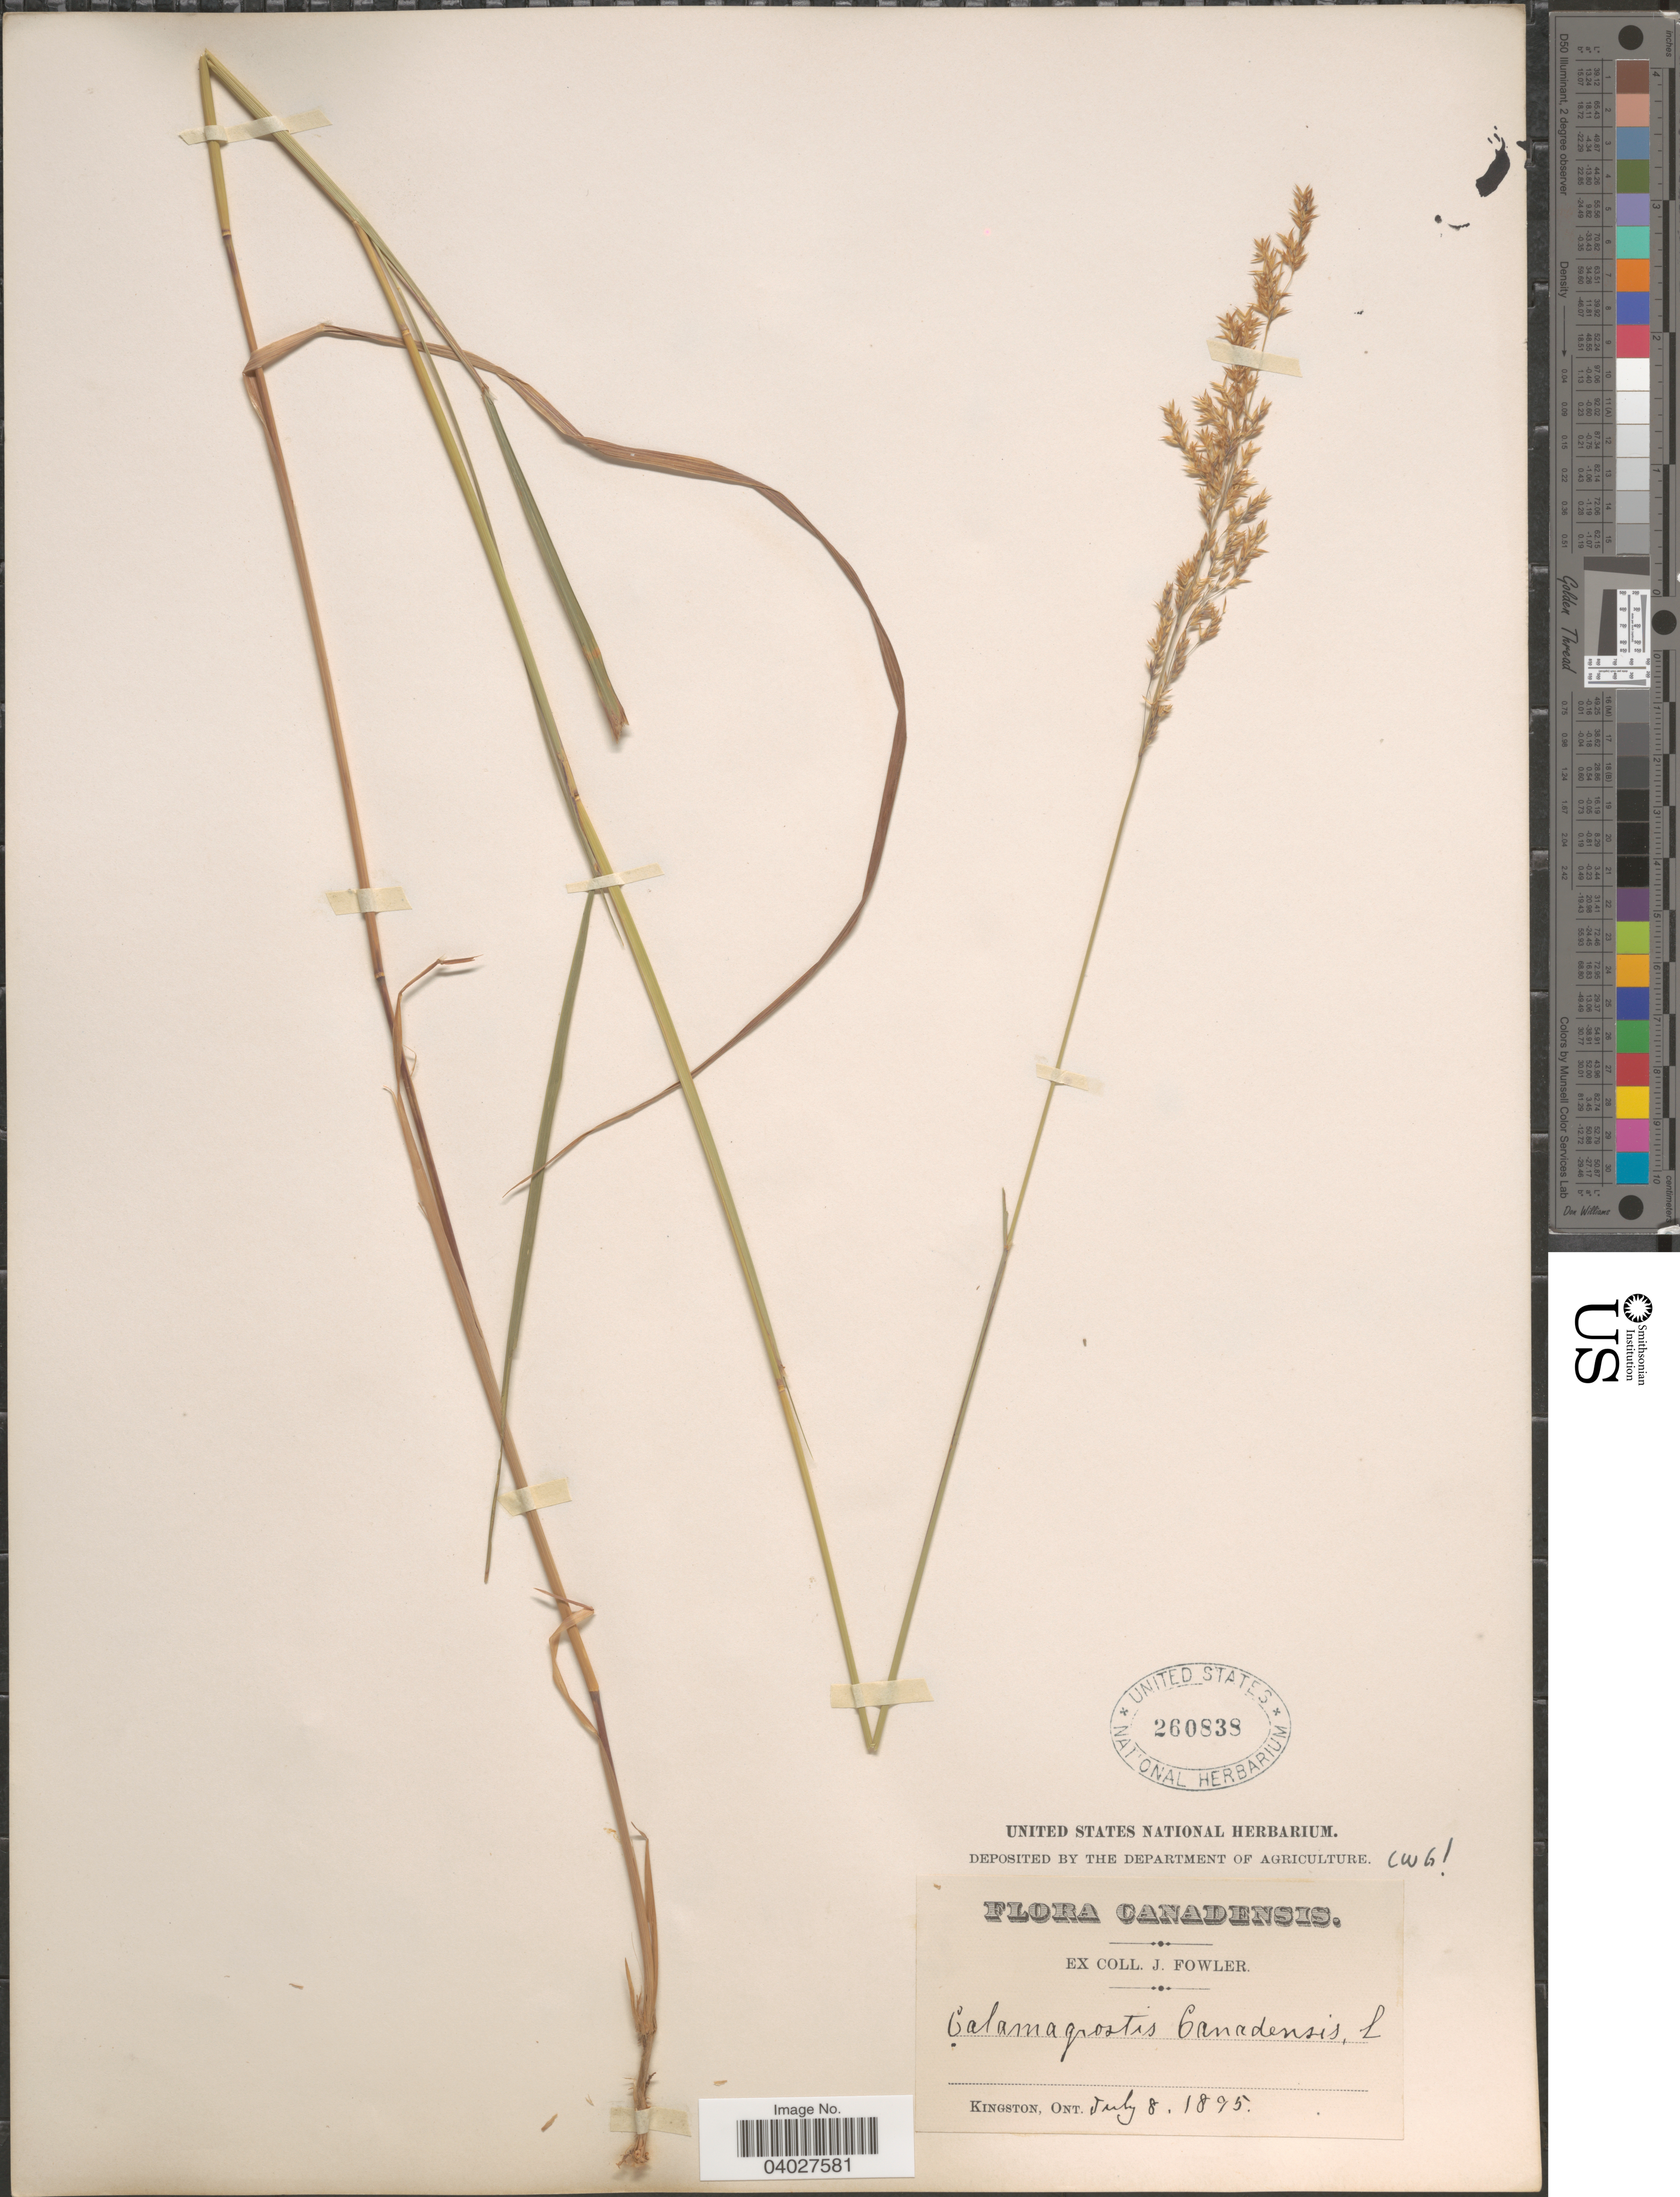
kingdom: Plantae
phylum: Tracheophyta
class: Liliopsida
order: Poales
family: Poaceae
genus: Calamagrostis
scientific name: Calamagrostis canadensis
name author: (Michx.) P. Beauv.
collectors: J. Fowler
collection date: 1895-07-08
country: Canada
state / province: Ontario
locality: Kingston.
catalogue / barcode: US 260838